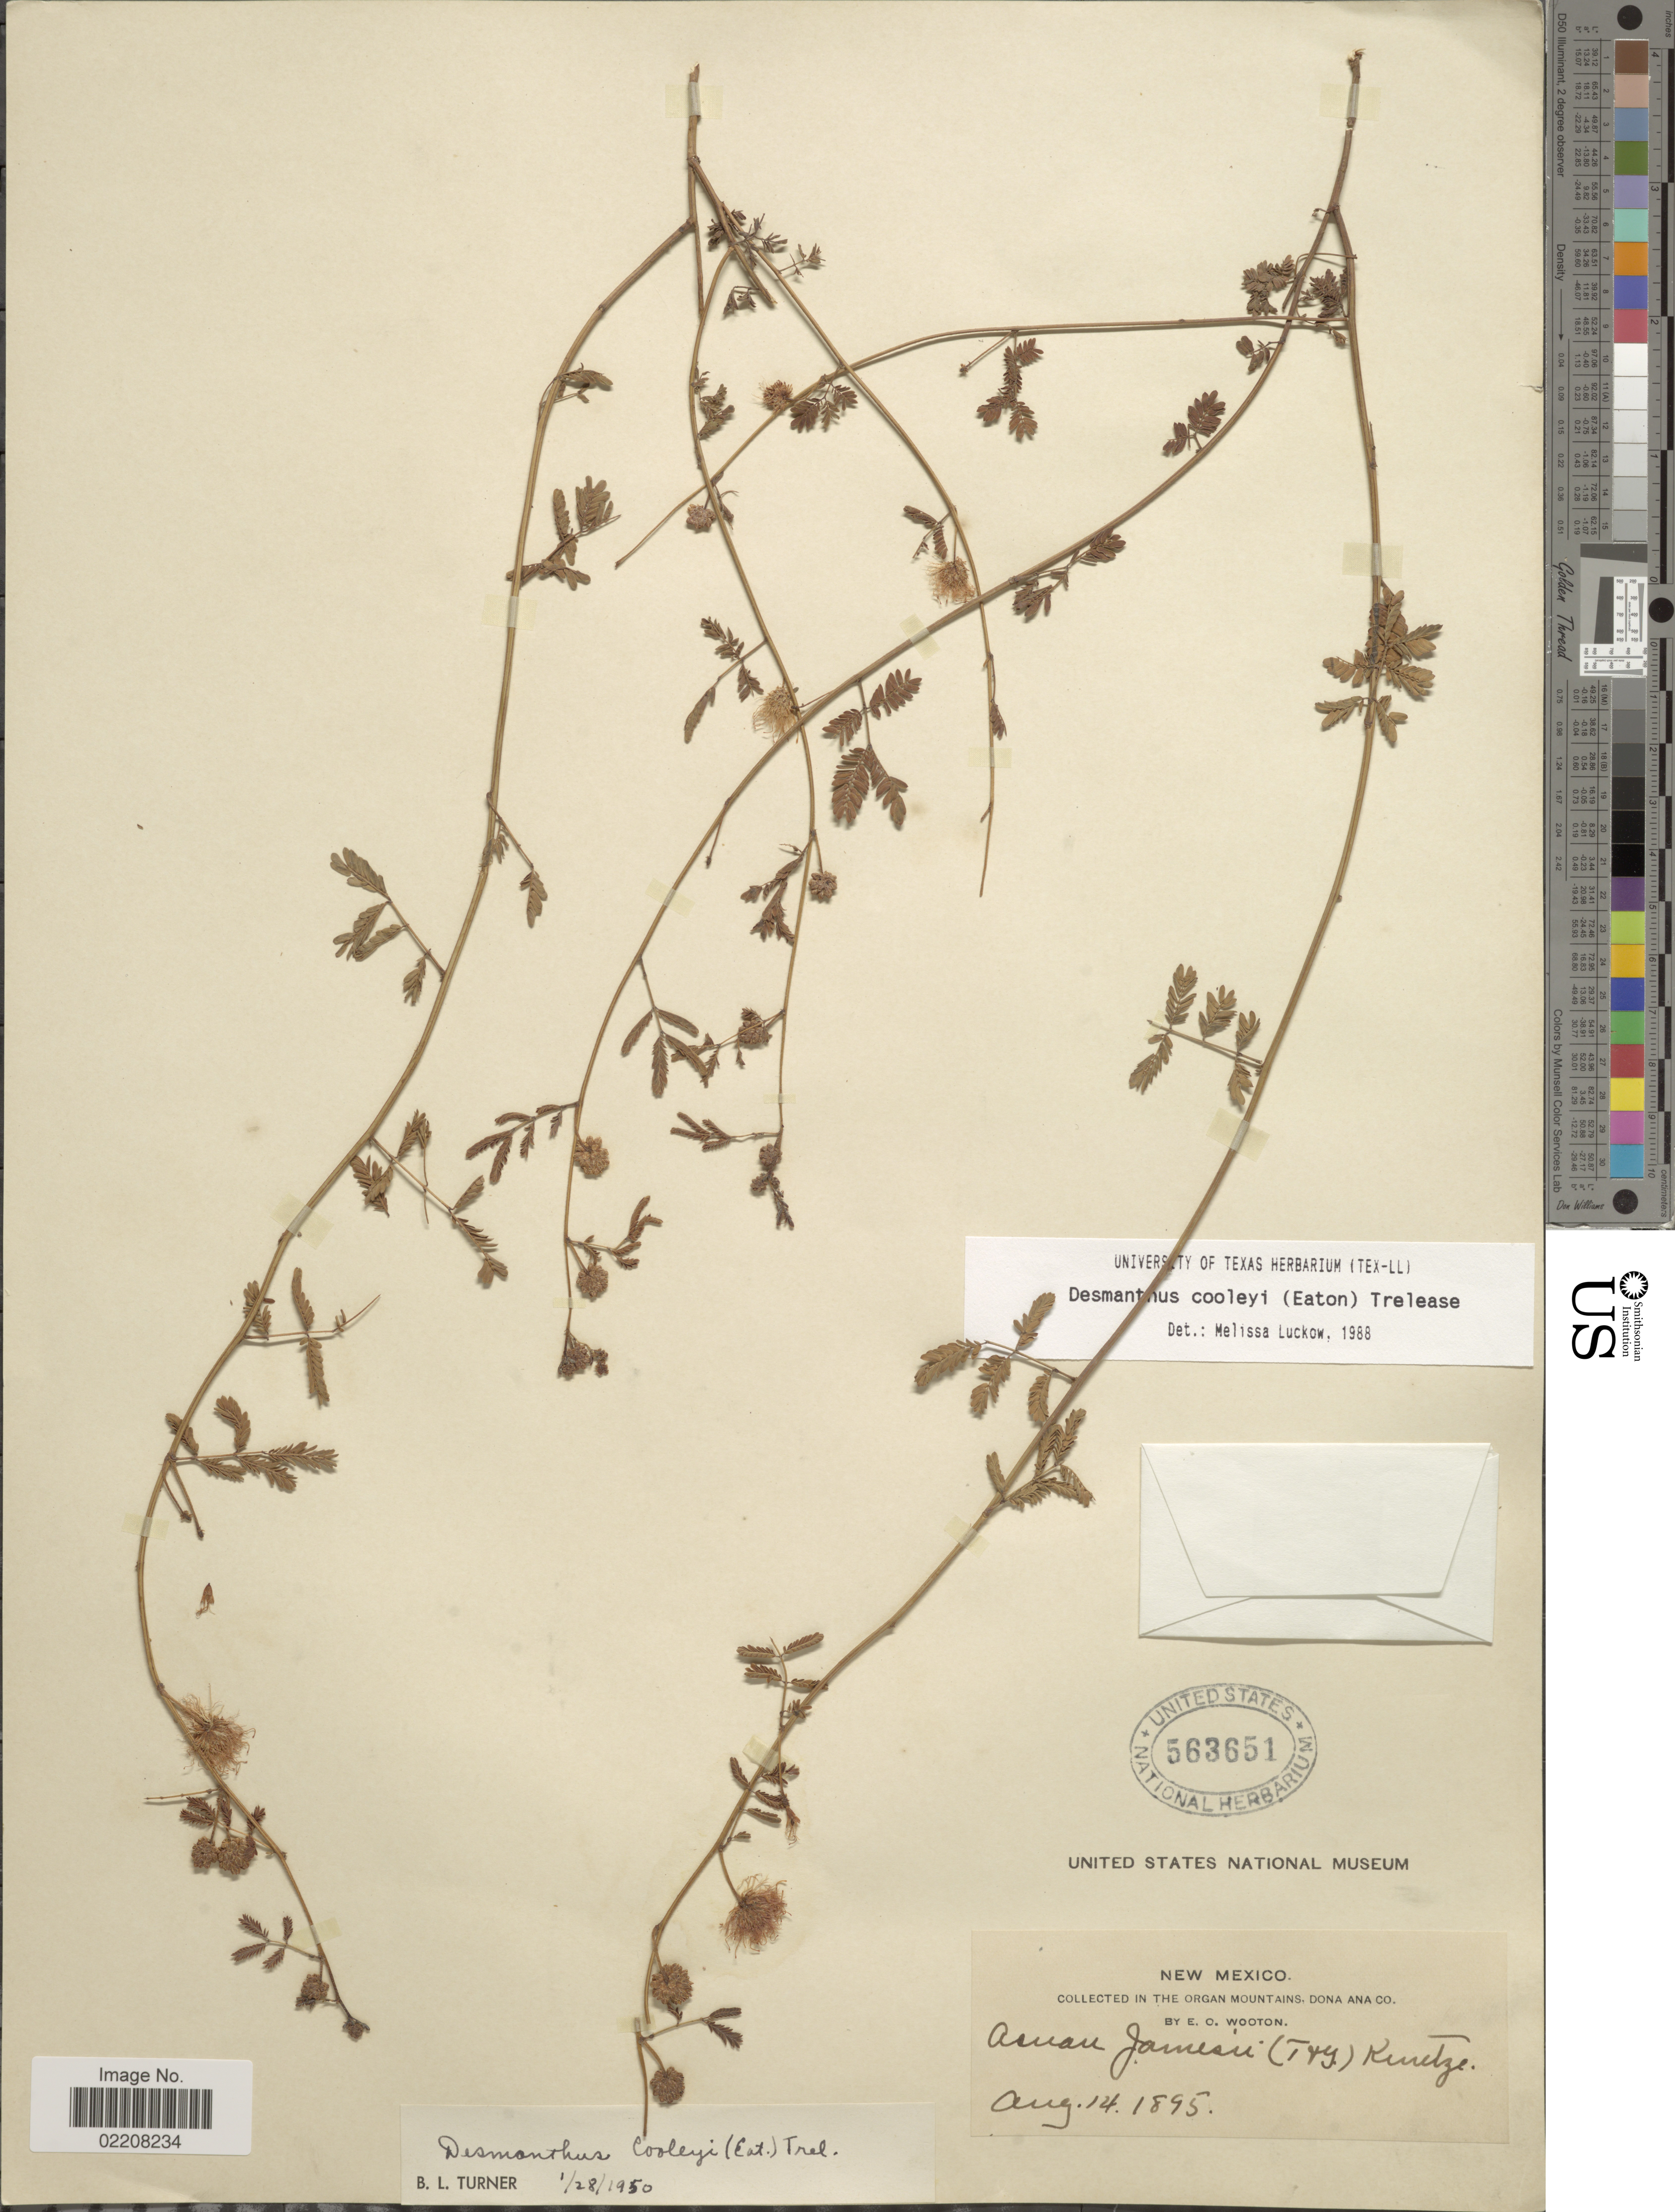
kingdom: Plantae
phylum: Tracheophyta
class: Magnoliopsida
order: Fabales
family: Fabaceae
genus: Desmanthus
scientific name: Desmanthus cooleyi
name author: (Eaton) Trel.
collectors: E. O. Wooton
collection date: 1895-08-14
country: United States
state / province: New Mexico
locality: Organ Mountains, Dona Ana Co.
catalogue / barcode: US 563651